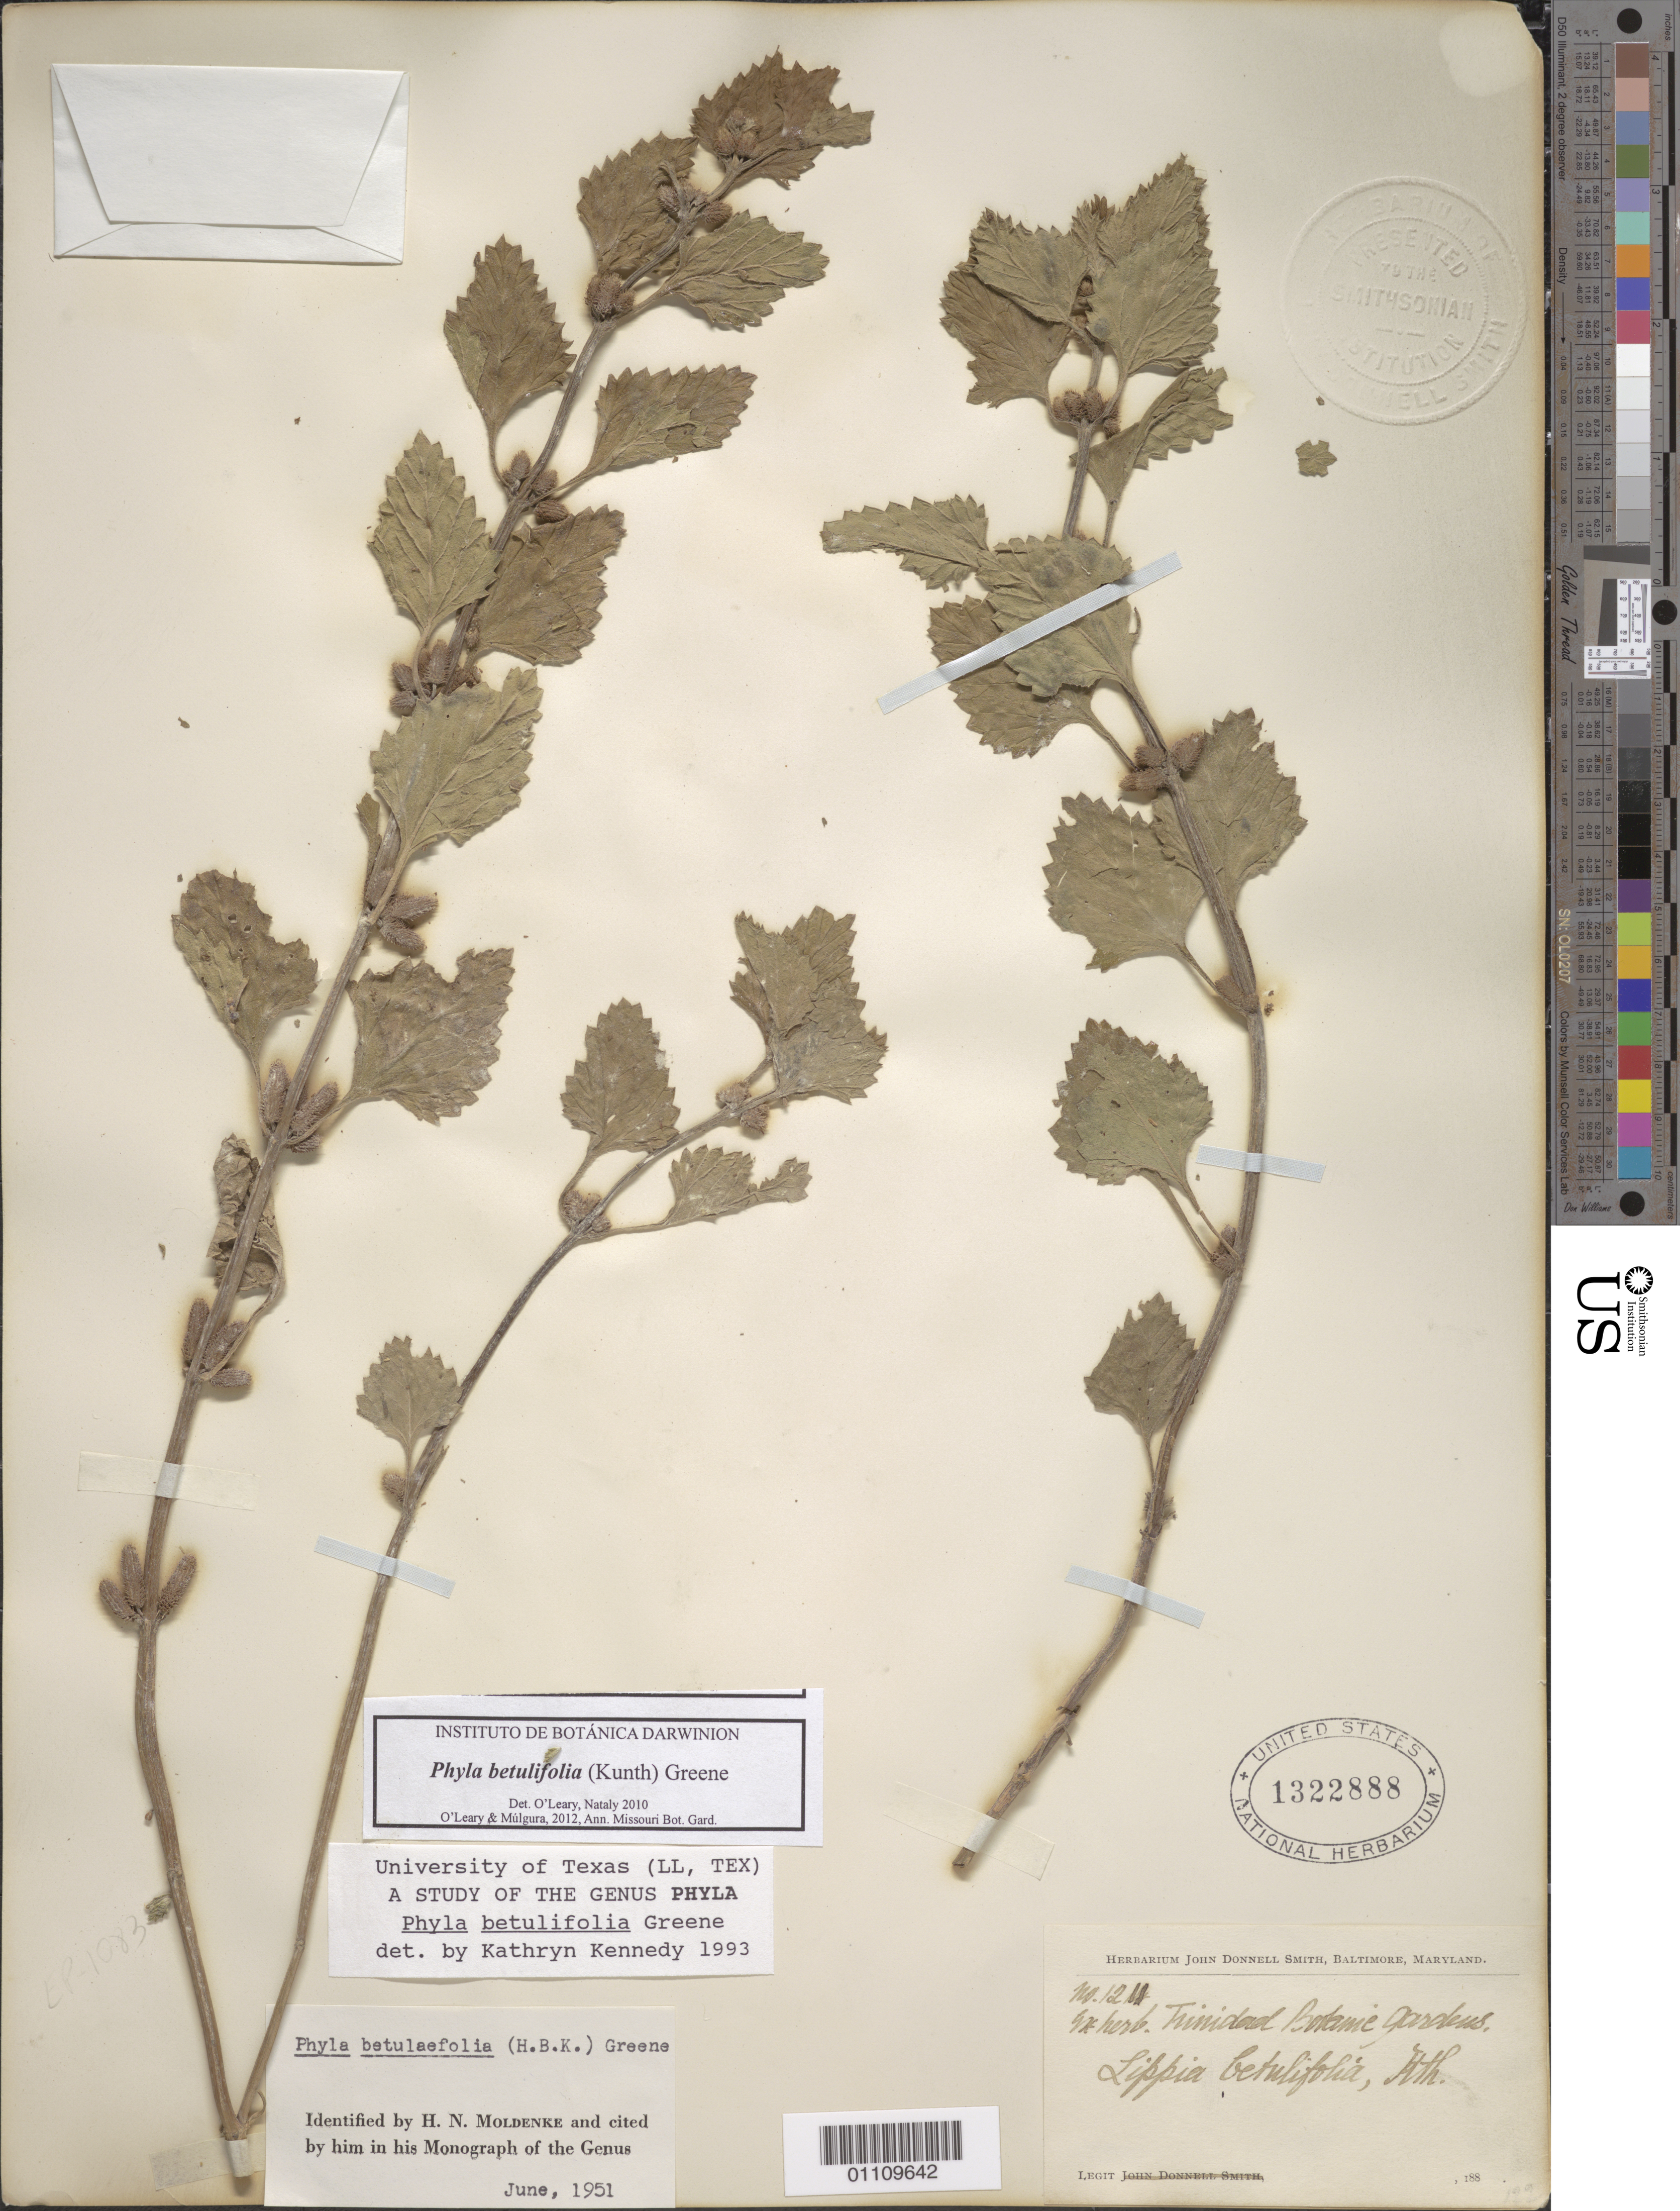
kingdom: Plantae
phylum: Tracheophyta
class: Magnoliopsida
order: Lamiales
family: Verbenaceae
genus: Phyla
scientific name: Phyla betulifolia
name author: (Kunth) Greene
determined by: O'Leary, N.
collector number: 1211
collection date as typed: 188-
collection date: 1880/1889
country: Trinidad and Tobago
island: Trinidad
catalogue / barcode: US 1322888